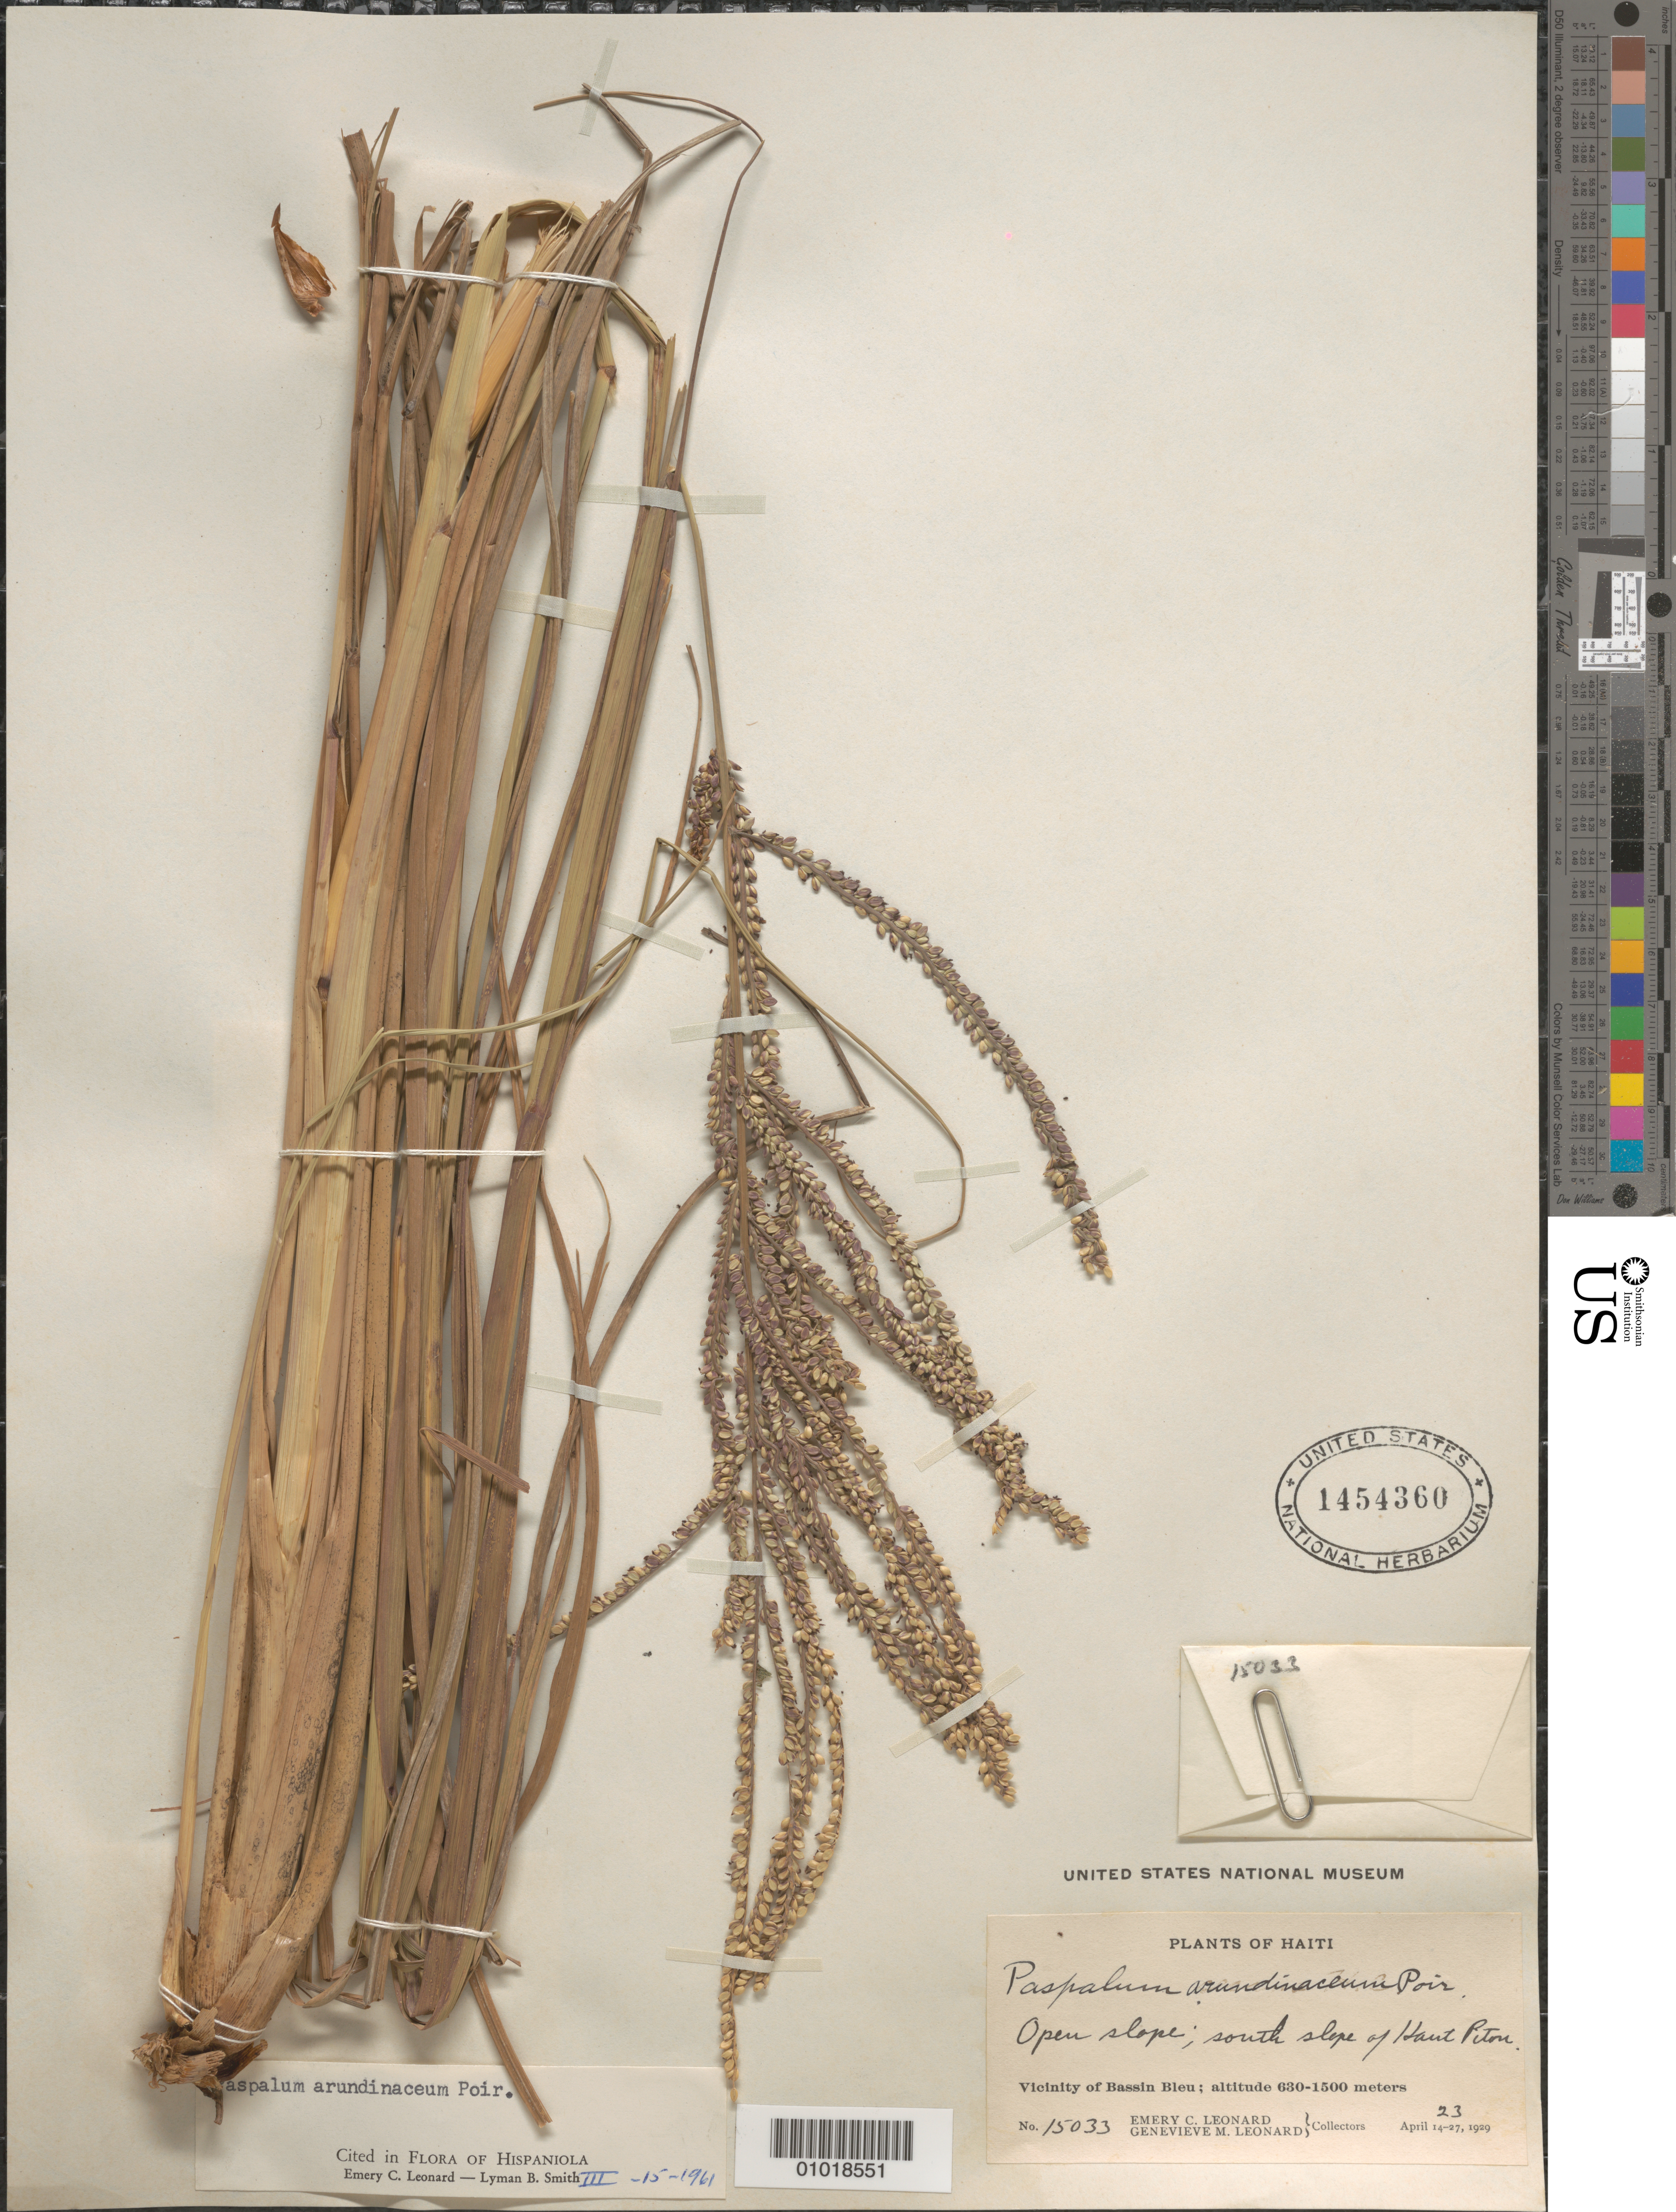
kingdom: Plantae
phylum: Tracheophyta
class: Liliopsida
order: Poales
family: Poaceae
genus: Paspalum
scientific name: Paspalum arundinaceum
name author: Poir.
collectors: E. C. Leonard & G. M. Leonard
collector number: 15033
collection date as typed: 23 Apr 1929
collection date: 1929-04-23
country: Haiti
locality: Open slope, S slope of Haut Pitou, Vic. of Bassin Bleu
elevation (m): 630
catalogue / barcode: US 1454360